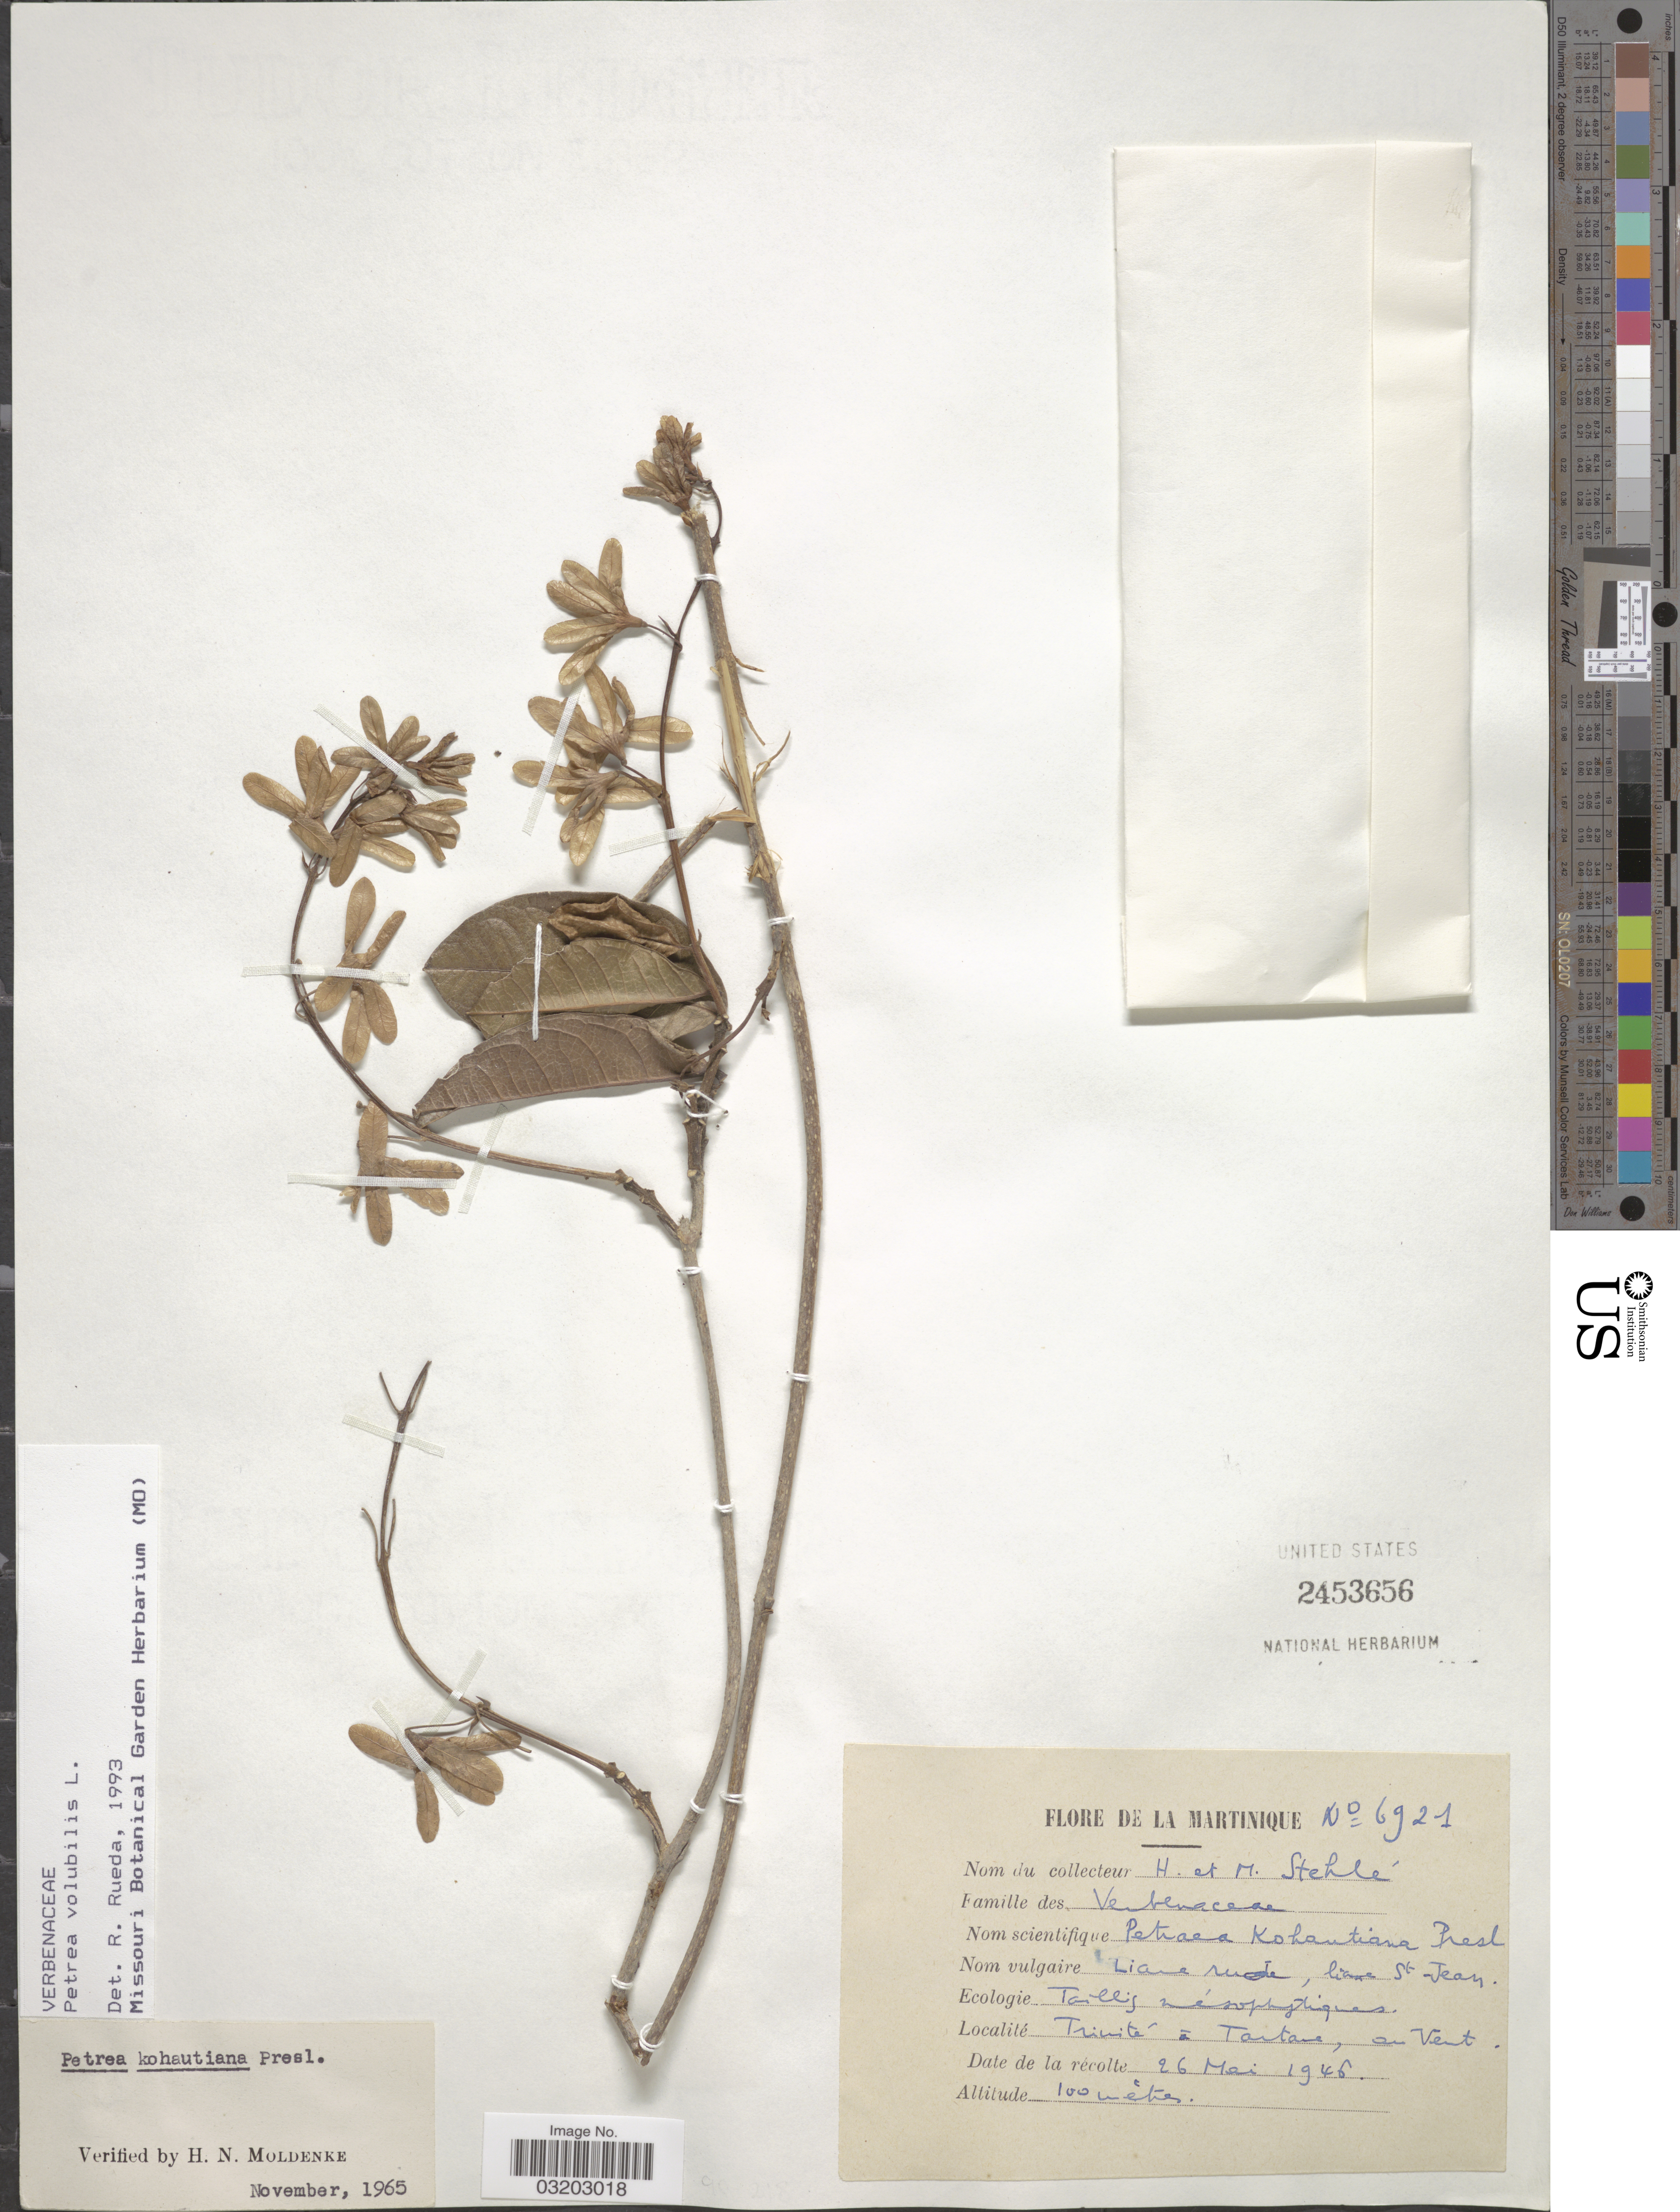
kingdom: Plantae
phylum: Tracheophyta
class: Magnoliopsida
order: Lamiales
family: Verbenaceae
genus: Petrea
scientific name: Petrea volubilis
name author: L.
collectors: H. Stehlé & M. Stehlé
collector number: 6921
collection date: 1946-05-26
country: Martinique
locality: Trinité á Tartane, au Vent.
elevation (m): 100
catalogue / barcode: US 2453656